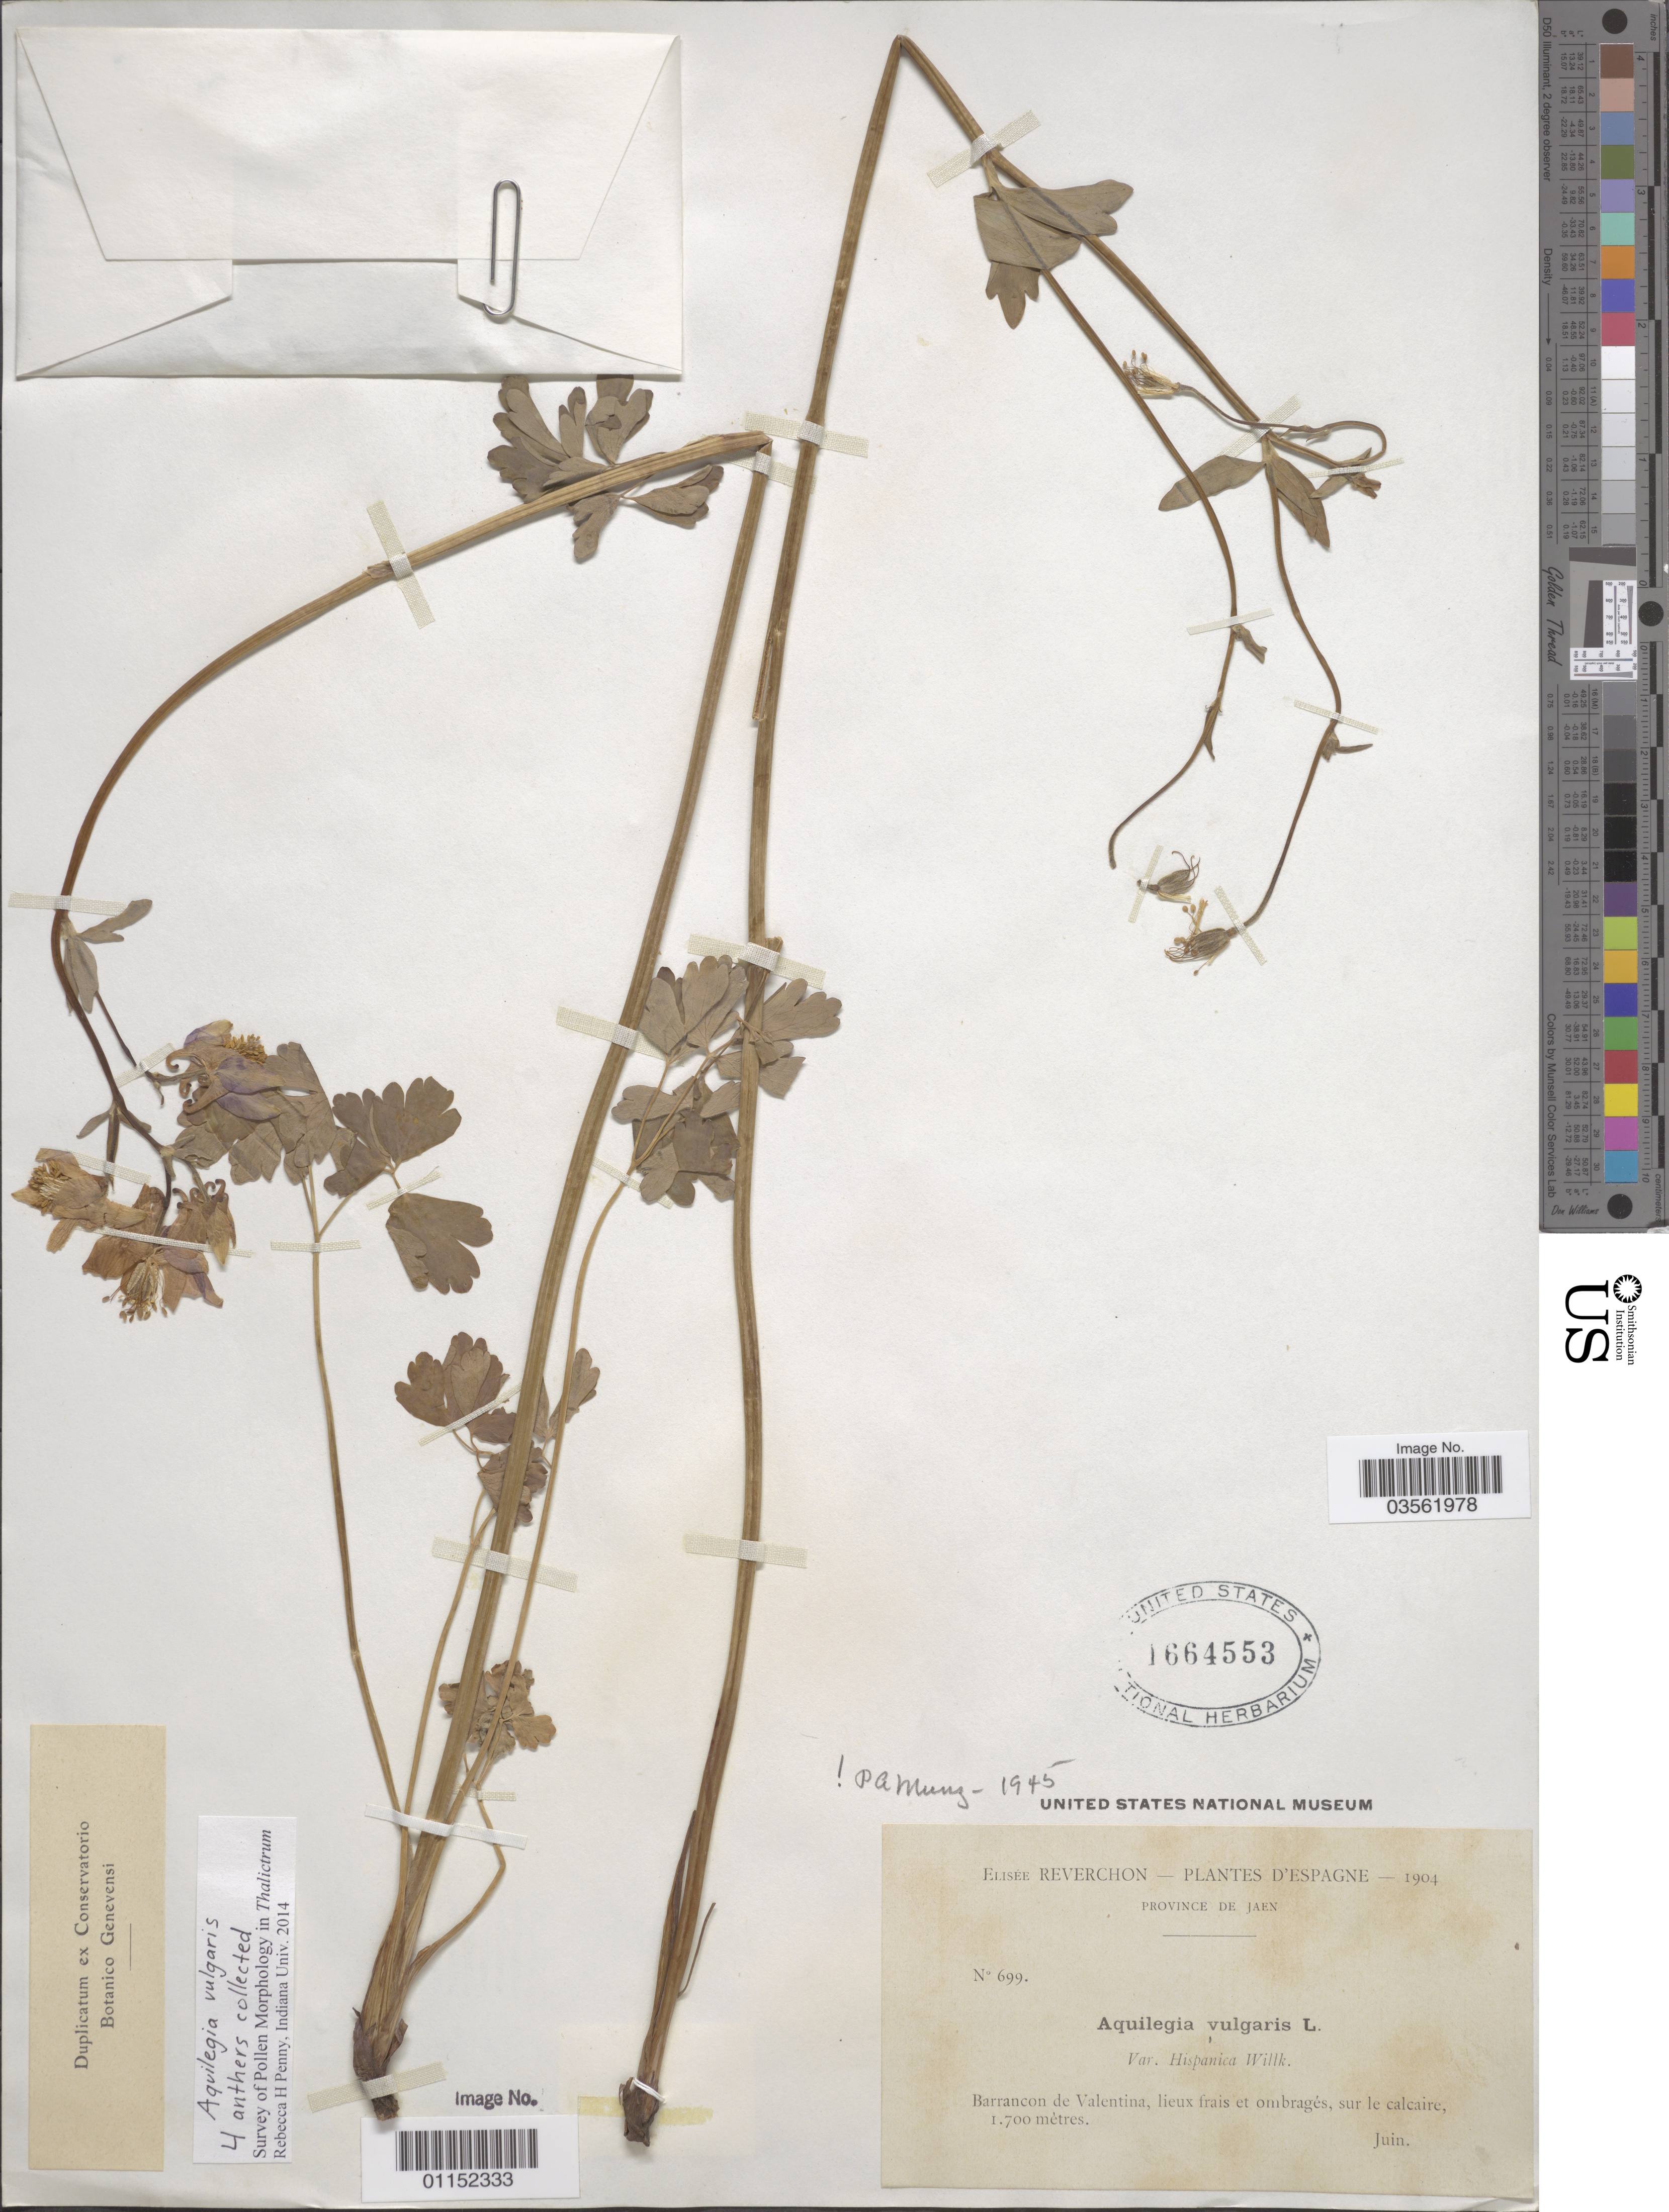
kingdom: Plantae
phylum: Tracheophyta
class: Magnoliopsida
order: Ranunculales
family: Ranunculaceae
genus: Aquilegia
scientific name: Aquilegia vulgaris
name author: L.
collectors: E. Reverchon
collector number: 699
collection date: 1904-06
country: Spain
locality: Espagne. Province de Jaen. Barrancon de Valentina, lieux frais et ombragés, sur le calcaire.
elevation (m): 1700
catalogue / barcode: US 1664553